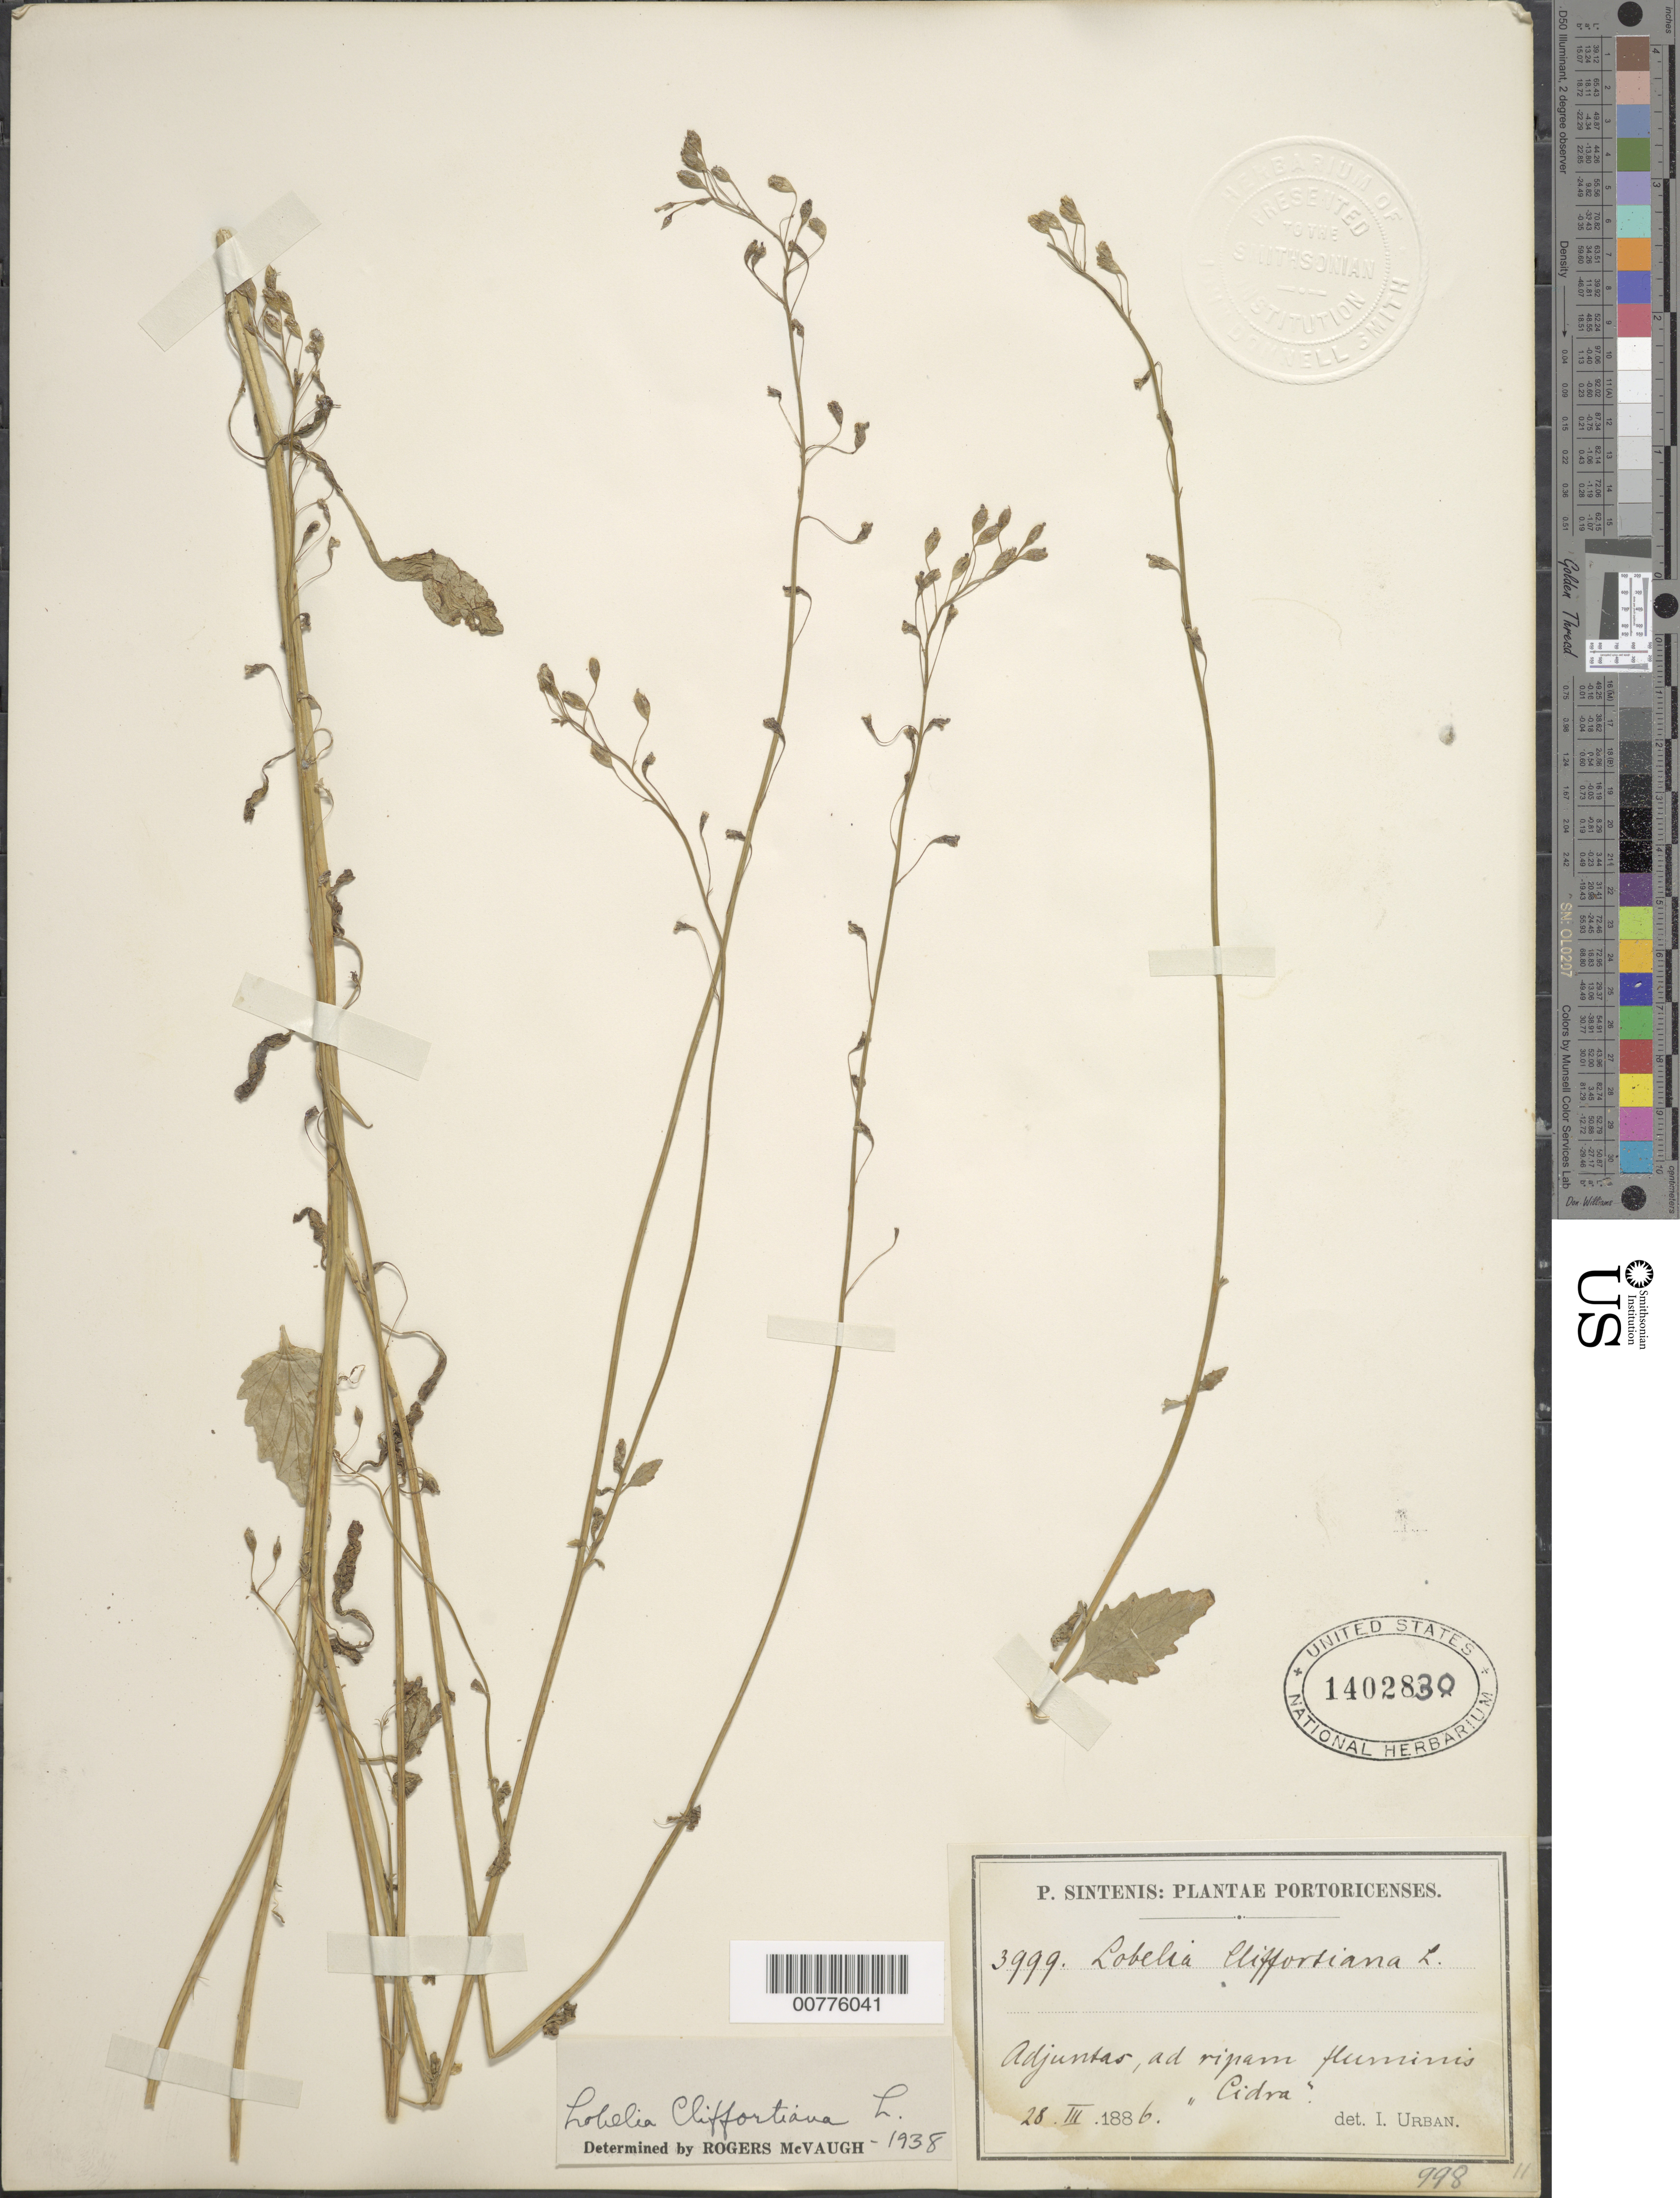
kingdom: Plantae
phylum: Tracheophyta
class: Magnoliopsida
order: Asterales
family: Campanulaceae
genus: Lobelia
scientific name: Lobelia cliffortiana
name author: L.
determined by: McVaugh, R.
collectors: P. Sintenis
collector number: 3999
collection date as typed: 28 Mar 1886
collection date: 1886-03-28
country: Puerto Rico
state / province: Adjuntas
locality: Adjuntas, ad ripam fluminis "Cidra"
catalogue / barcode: US 1402830